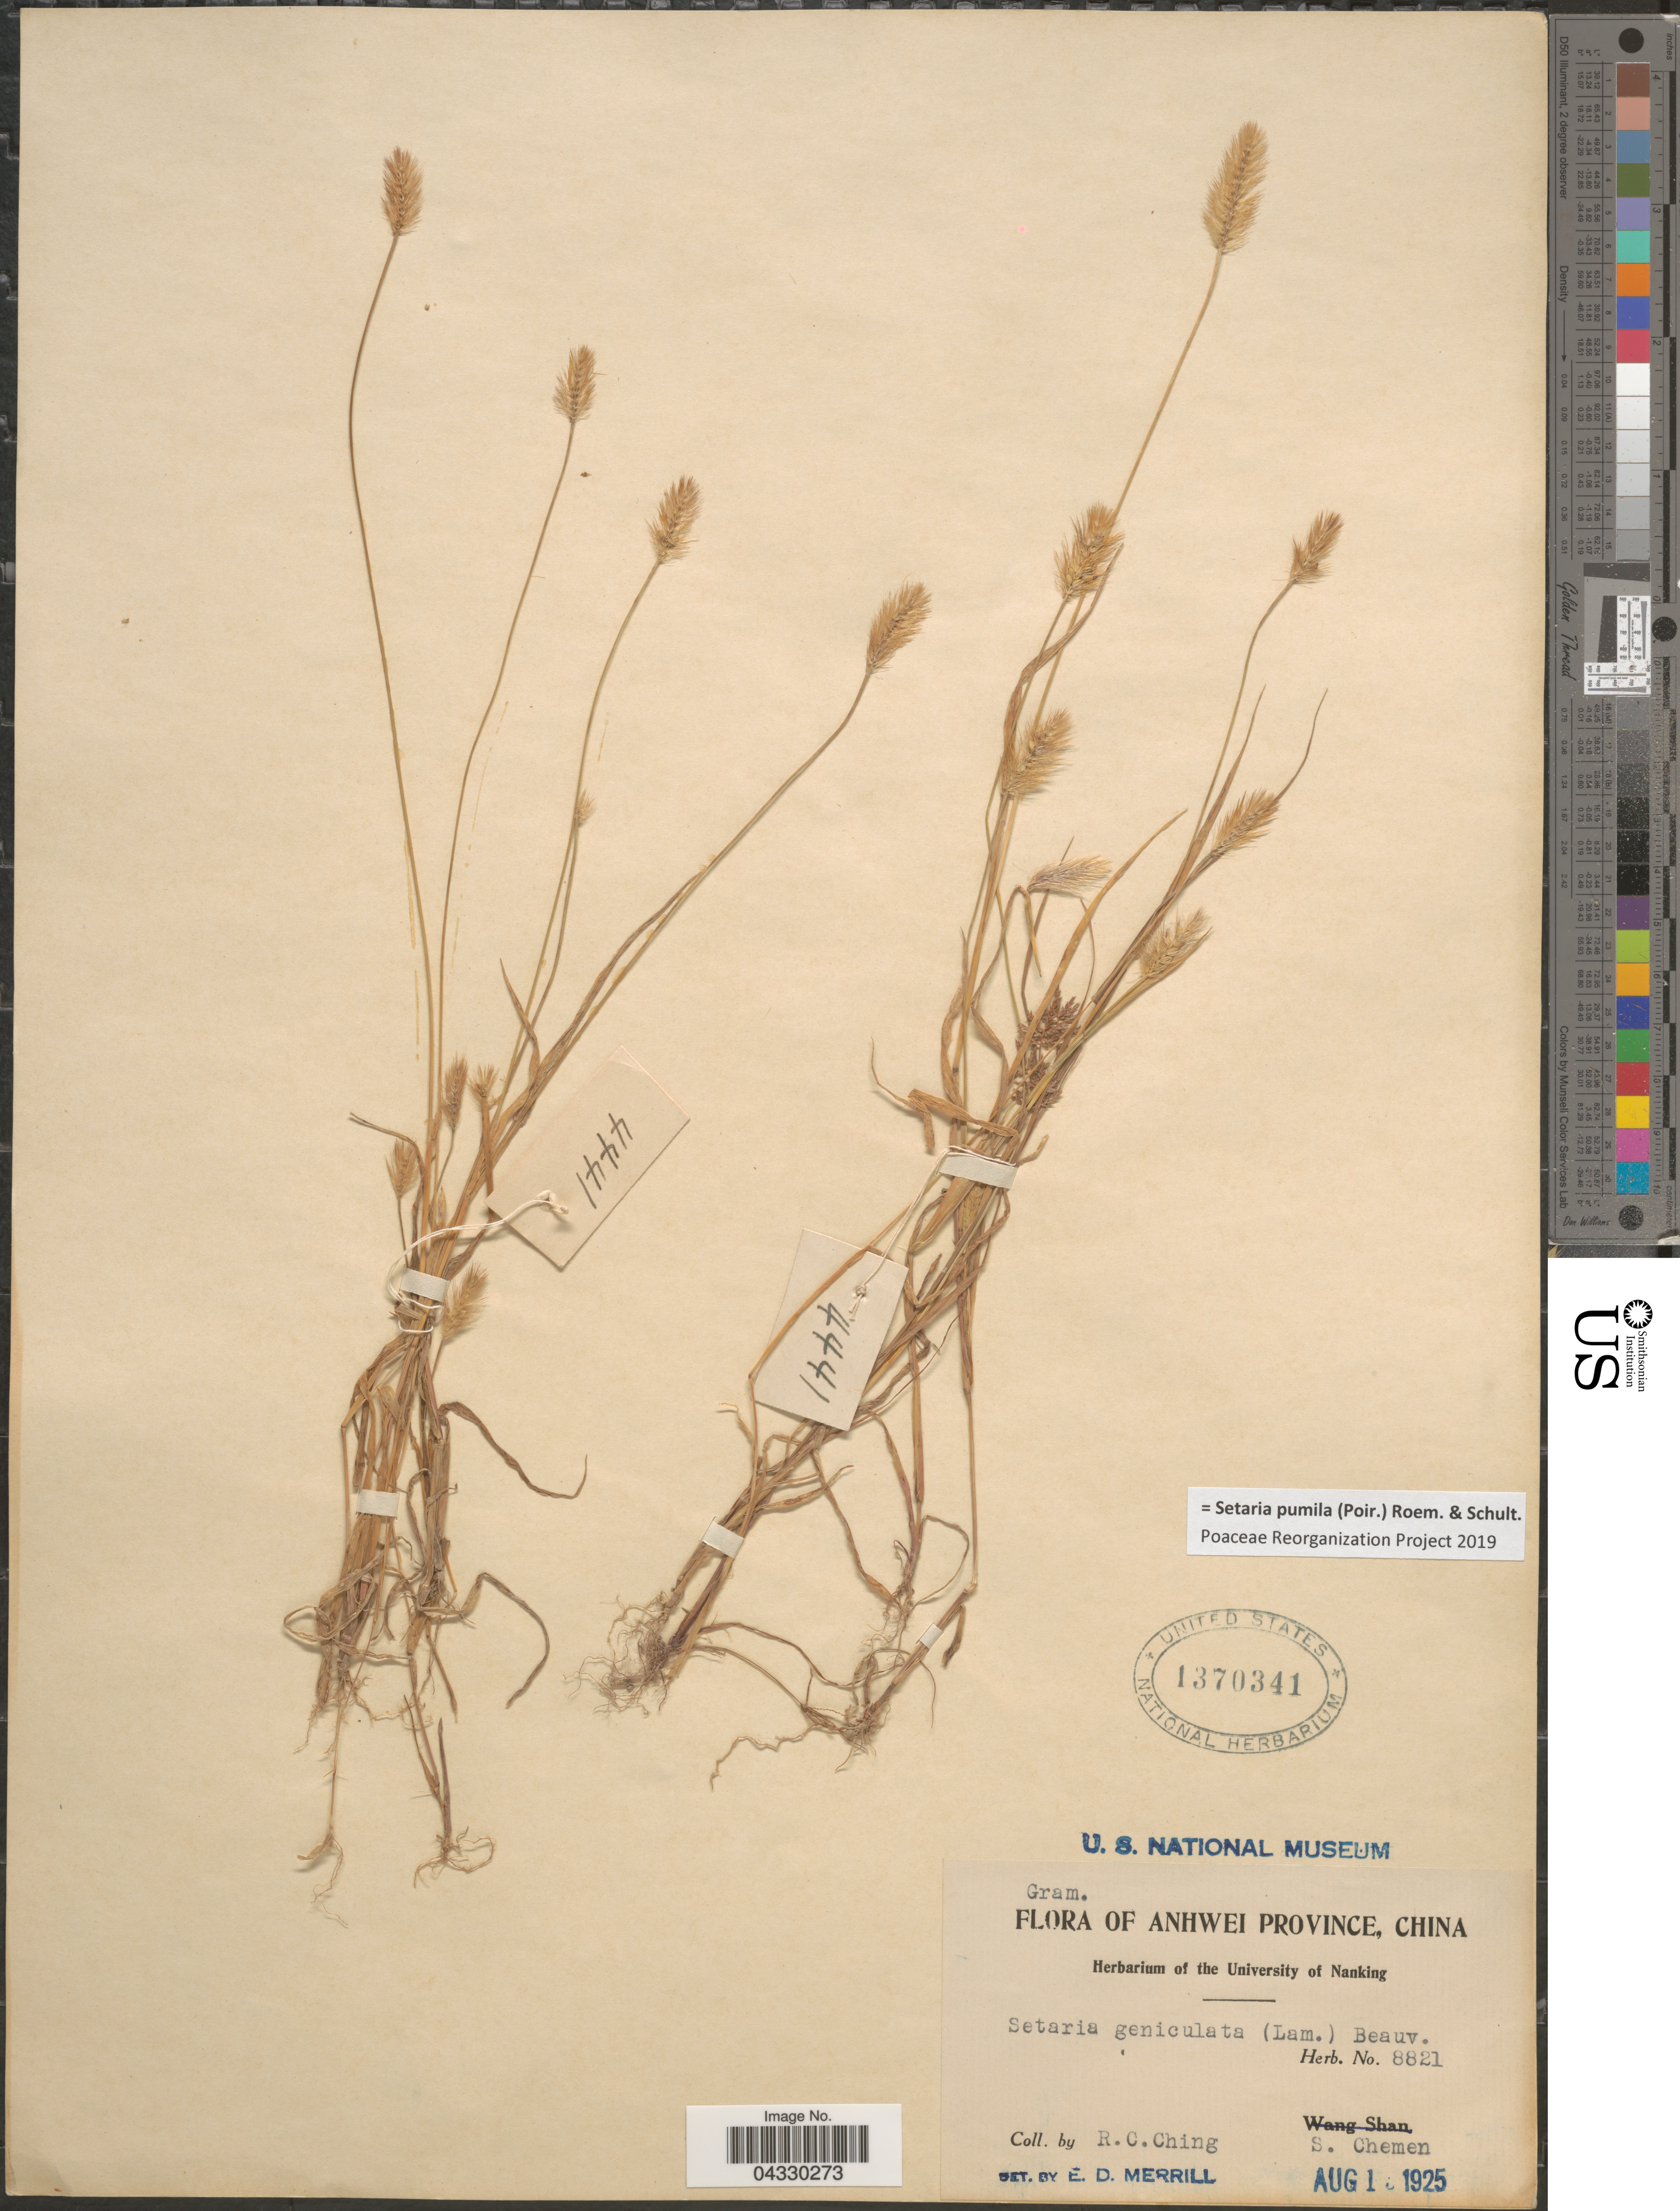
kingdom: Plantae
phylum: Tracheophyta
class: Liliopsida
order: Poales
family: Poaceae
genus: Setaria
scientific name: Setaria pumila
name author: (Poir.) Roem. & Schult.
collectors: R. C. Ching & S. Chemen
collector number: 8821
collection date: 1925-08-01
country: China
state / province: Anhui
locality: Anhwei Province.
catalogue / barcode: US 1370341